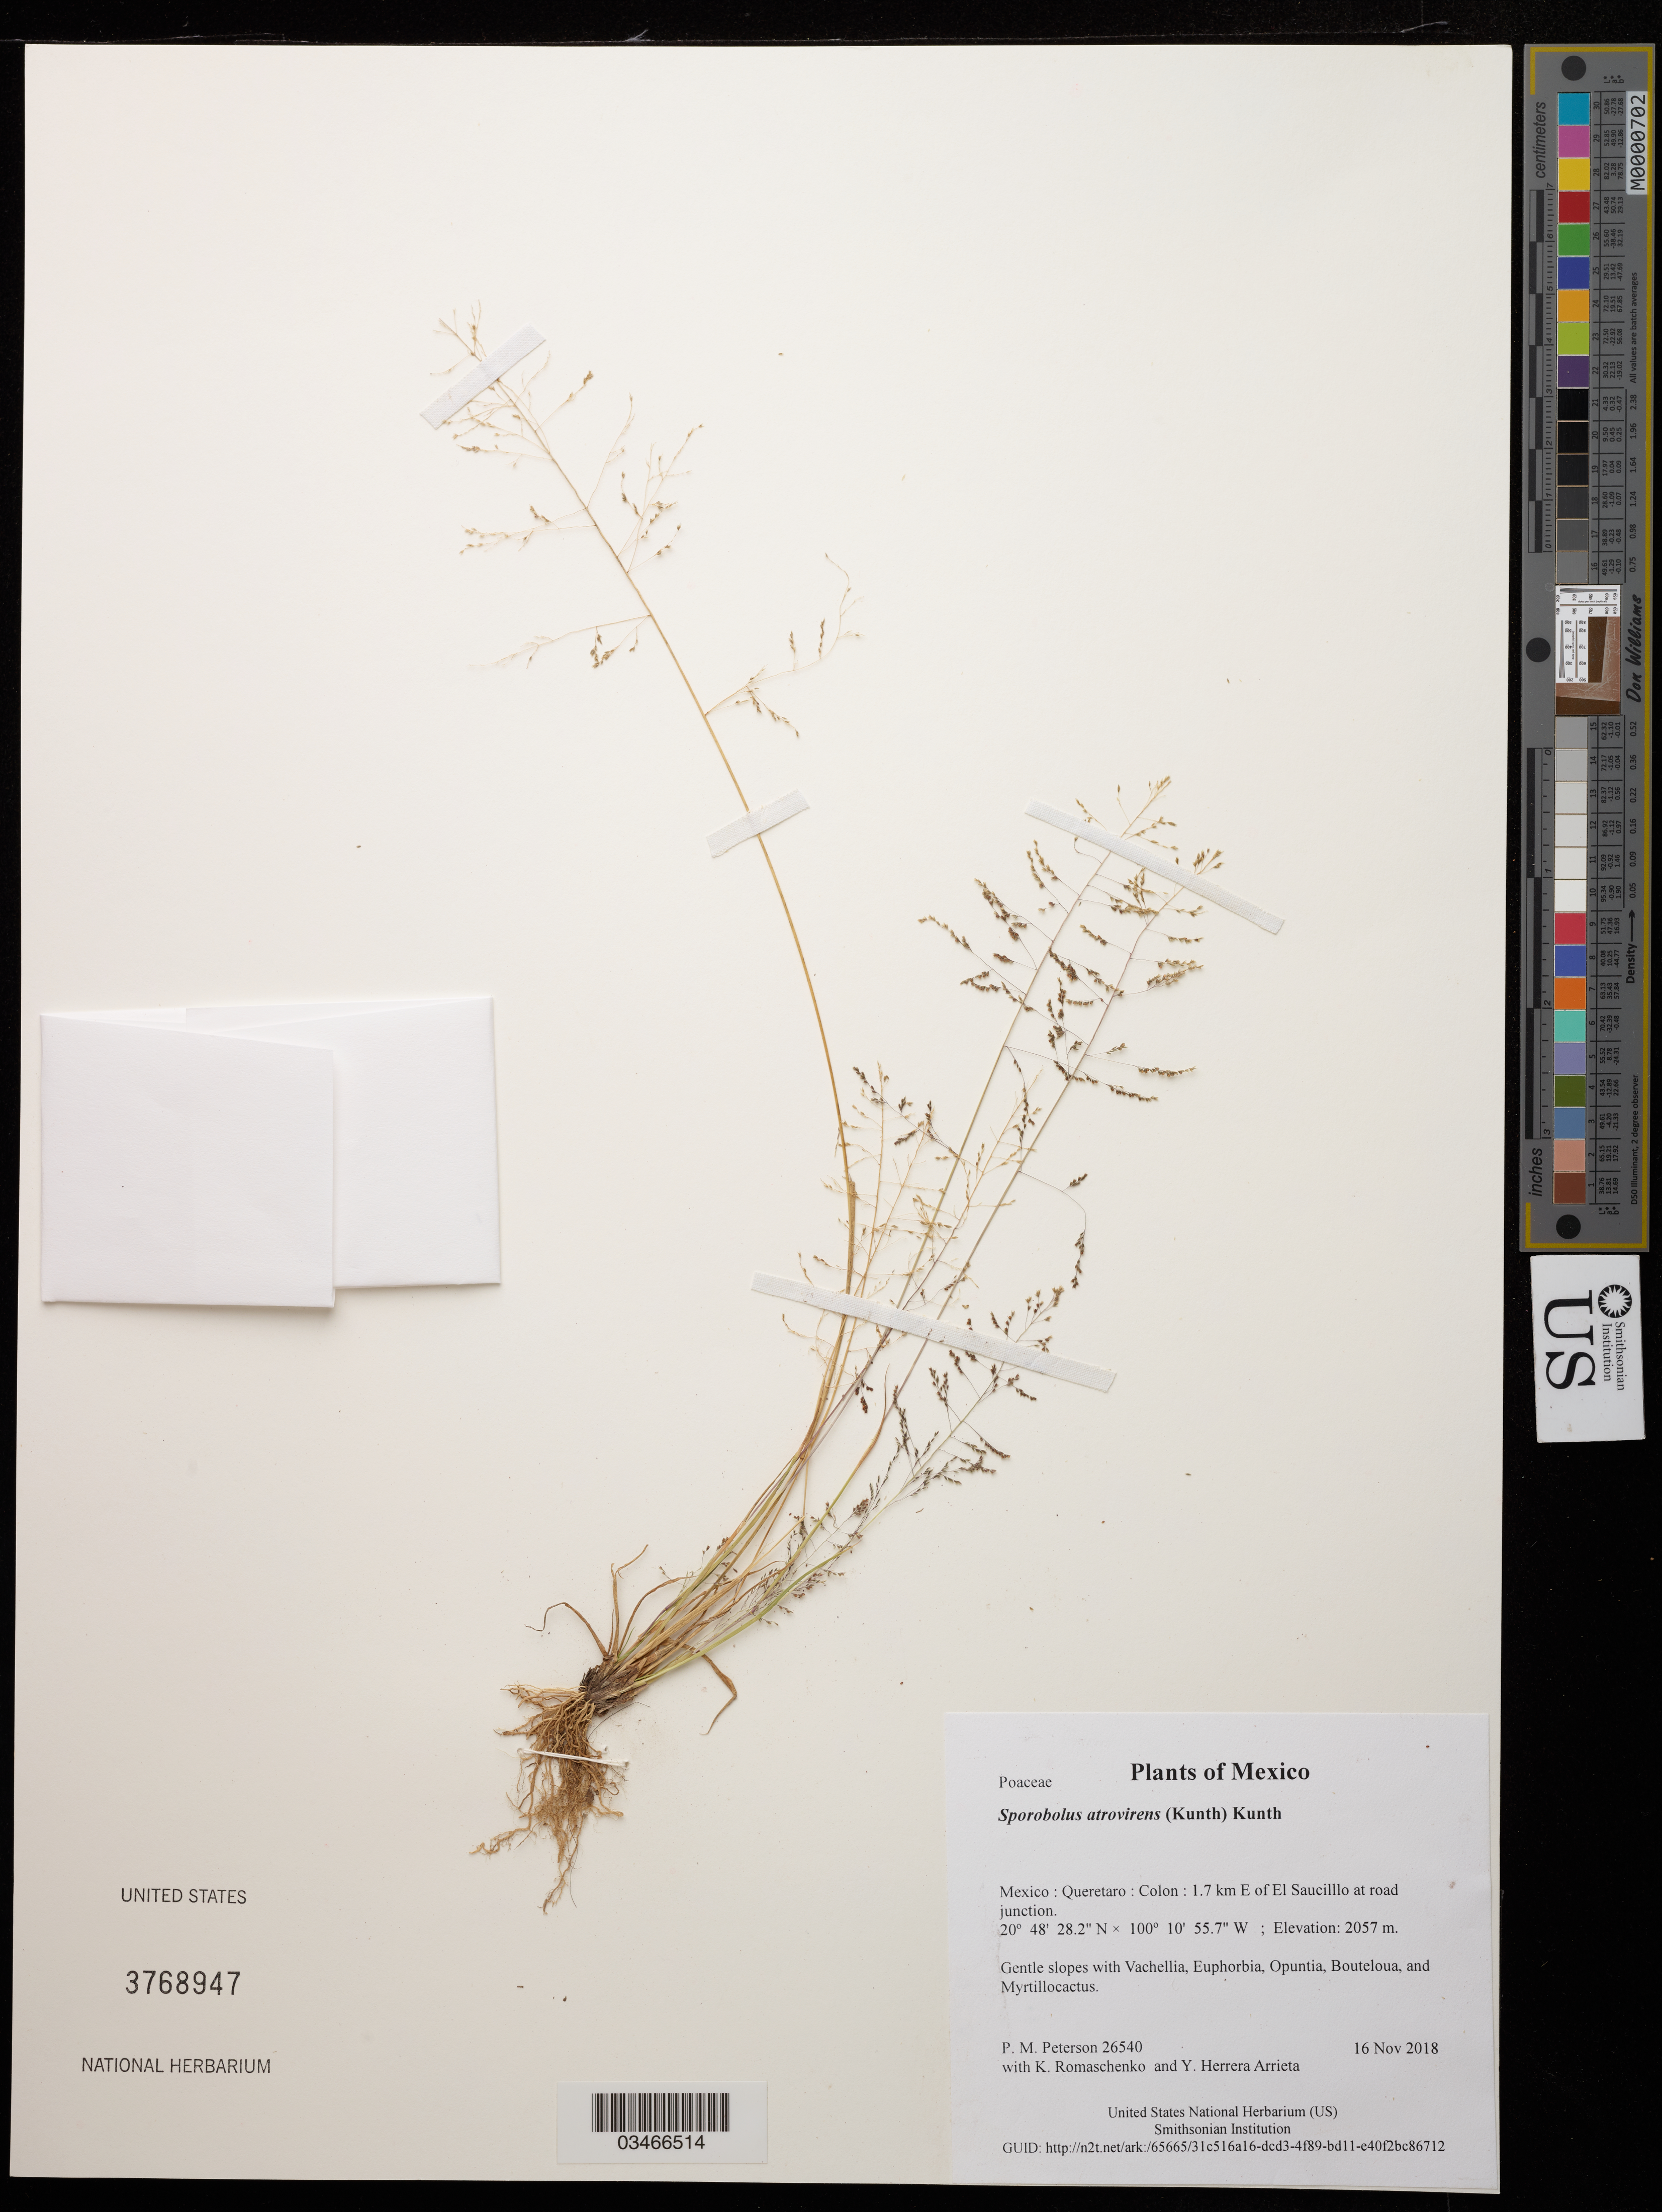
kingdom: Plantae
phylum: Tracheophyta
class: Liliopsida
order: Poales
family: Poaceae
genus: Sporobolus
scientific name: Sporobolus atrovirens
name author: (Kunth) Kunth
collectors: P. M. Peterson, K. Romaschenko & Y. Herrera Arrieta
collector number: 26540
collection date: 2018-11-16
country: Mexico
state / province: Queretaro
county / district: Colon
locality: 1.7 km E of El Saucilllo at road junction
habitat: Gentle slopes with Vachellia, Euphorbia, Opuntia, Bouteloua, and Myrtillocactus.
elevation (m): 2057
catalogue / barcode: US 3768947